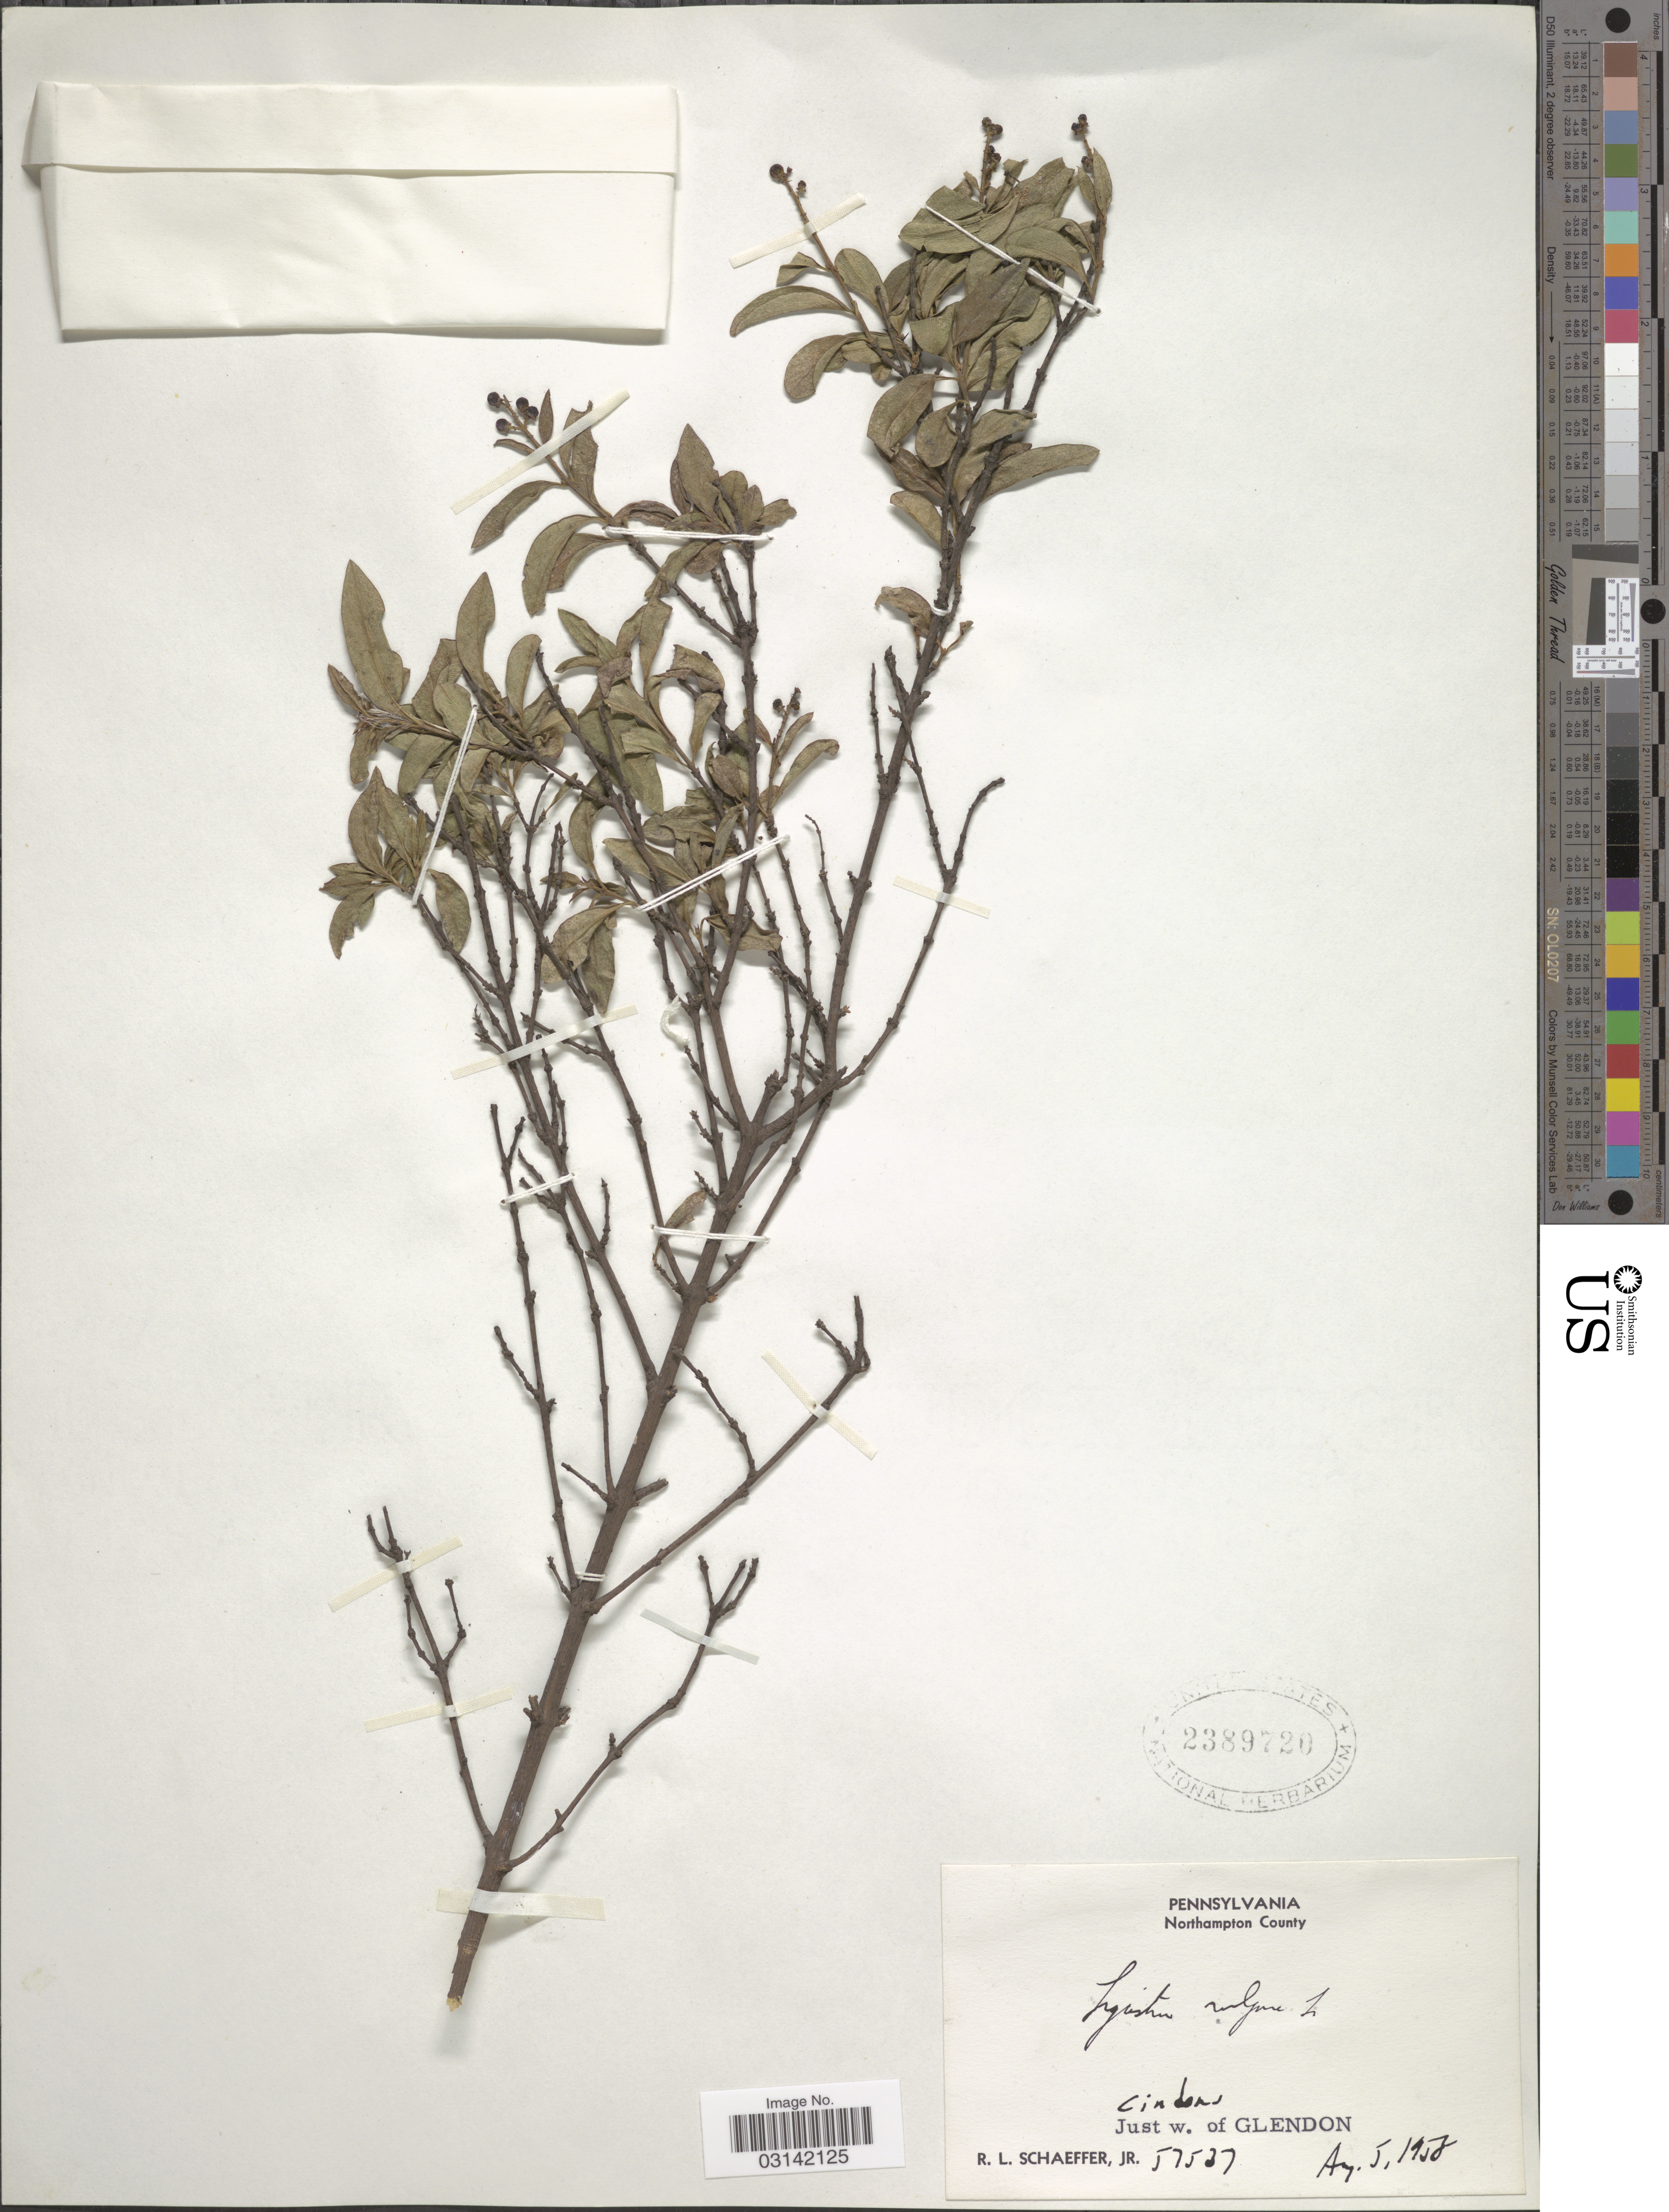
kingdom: Plantae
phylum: Tracheophyta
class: Magnoliopsida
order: Lamiales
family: Oleaceae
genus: Ligustrum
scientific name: Ligustrum vulgare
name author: L.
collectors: R. L. Schaeffer Jr.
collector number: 57537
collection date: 1958-08-05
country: United States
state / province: Pennsylvania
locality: Northampton County, Cinders, Just w. of Glendon.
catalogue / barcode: US 2389720